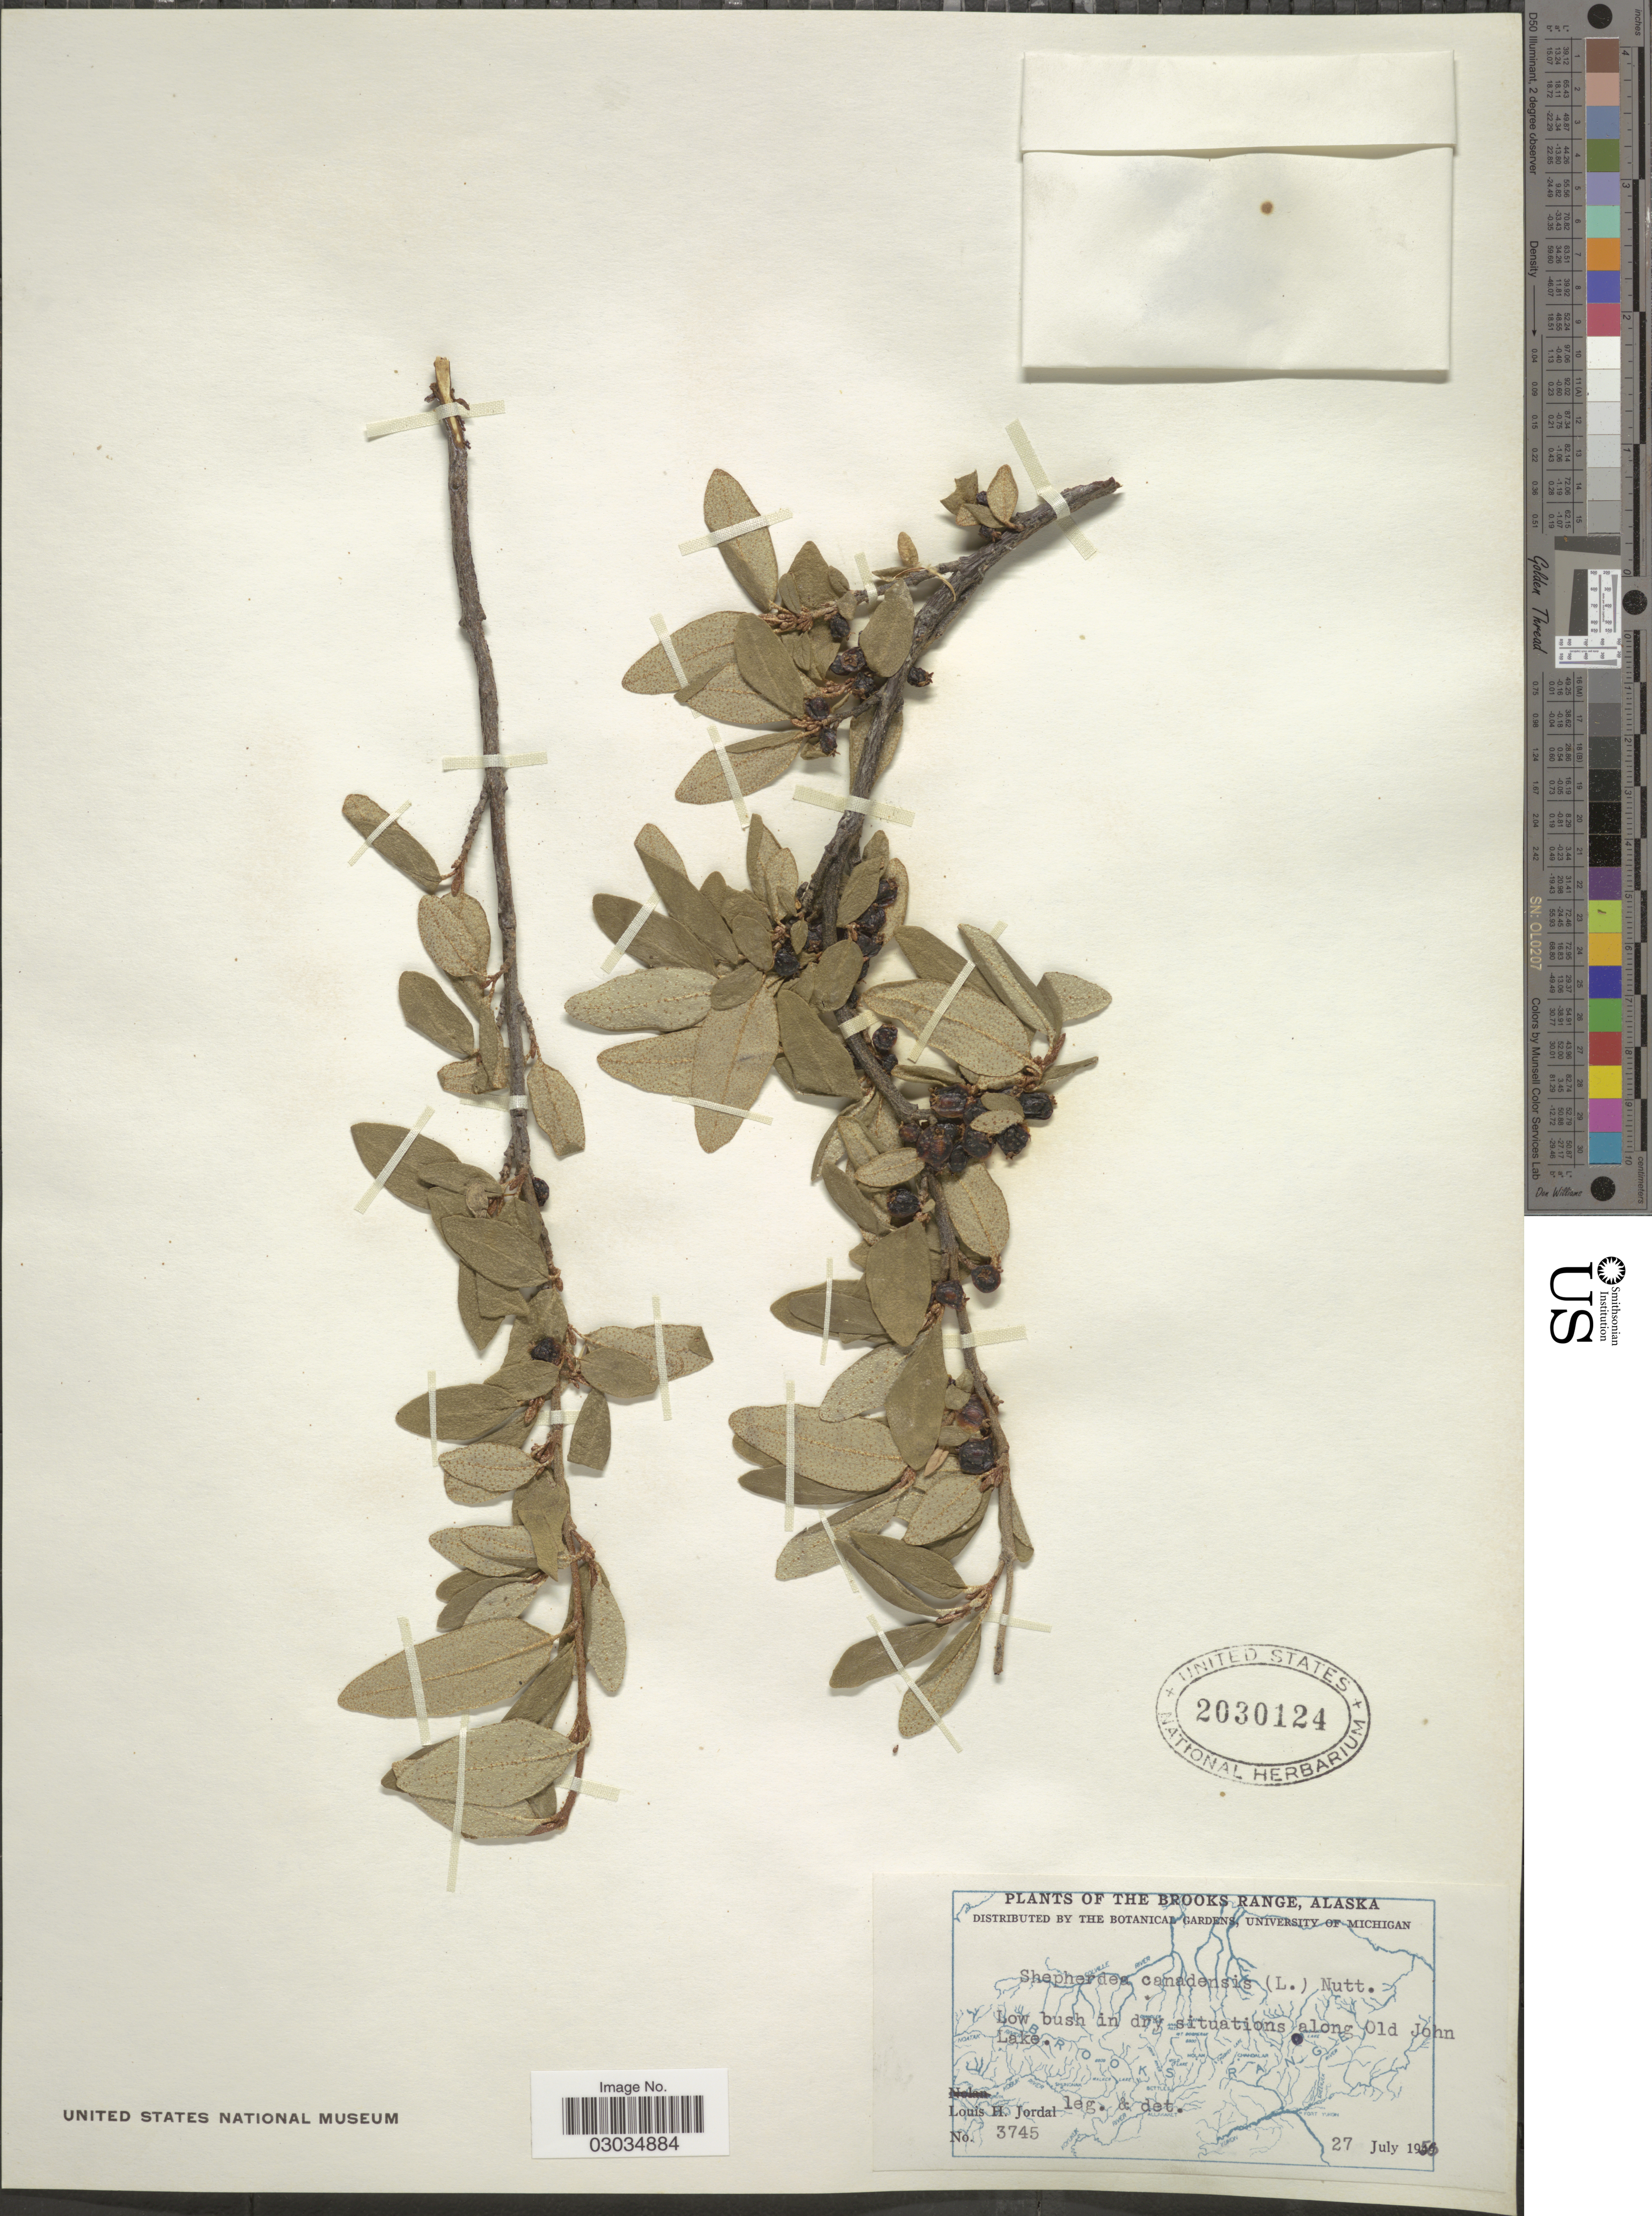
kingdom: Plantae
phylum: Tracheophyta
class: Magnoliopsida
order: Rosales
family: Elaeagnaceae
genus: Shepherdia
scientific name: Shepherdia canadensis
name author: (L.) Nutt.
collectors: L. Jordal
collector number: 3745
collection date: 1950-07-27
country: United States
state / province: Alaska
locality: The Books Range, Low bush in dry situations along Old John Lake.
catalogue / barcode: US 2030124